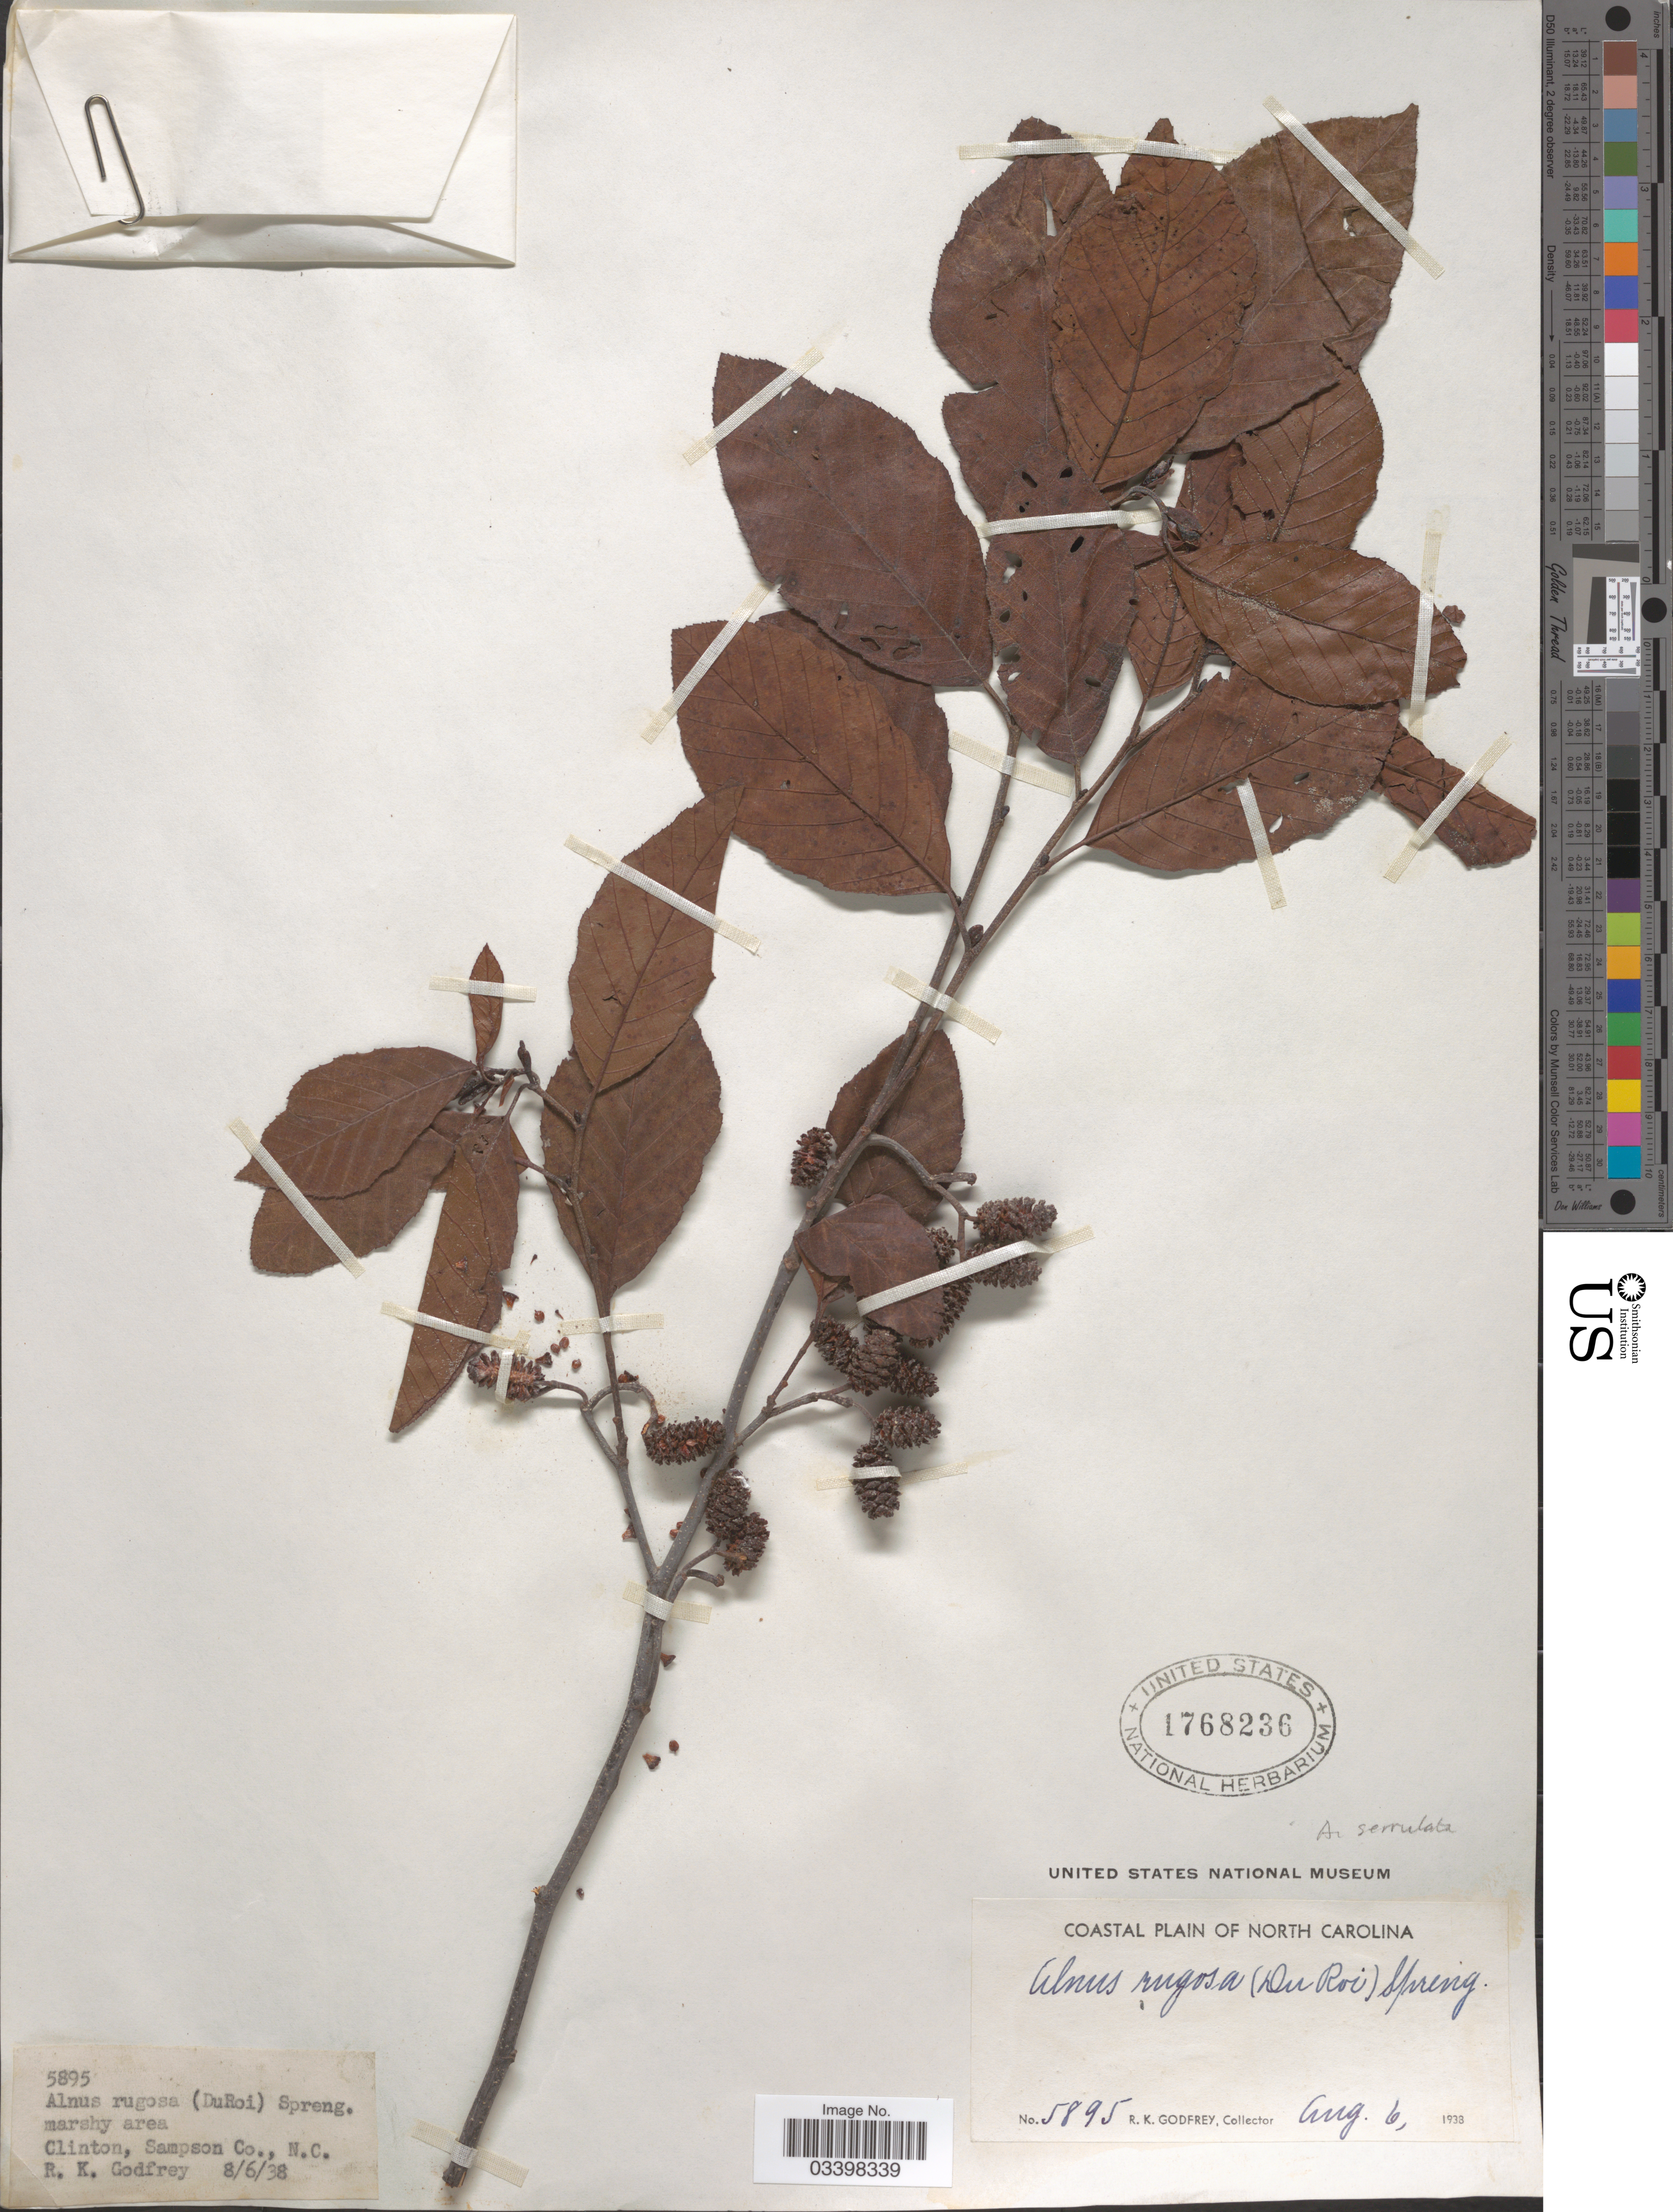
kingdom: Plantae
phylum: Tracheophyta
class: Magnoliopsida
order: Fagales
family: Betulaceae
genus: Alnus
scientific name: Alnus serrulata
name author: (Aiton) Willd.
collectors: R. K. Godfrey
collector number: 5895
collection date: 1938-08-06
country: United States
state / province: North Carolina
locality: Coastal Plain of North Carolina. Clinton, Sampson Co.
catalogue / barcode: US 1768236